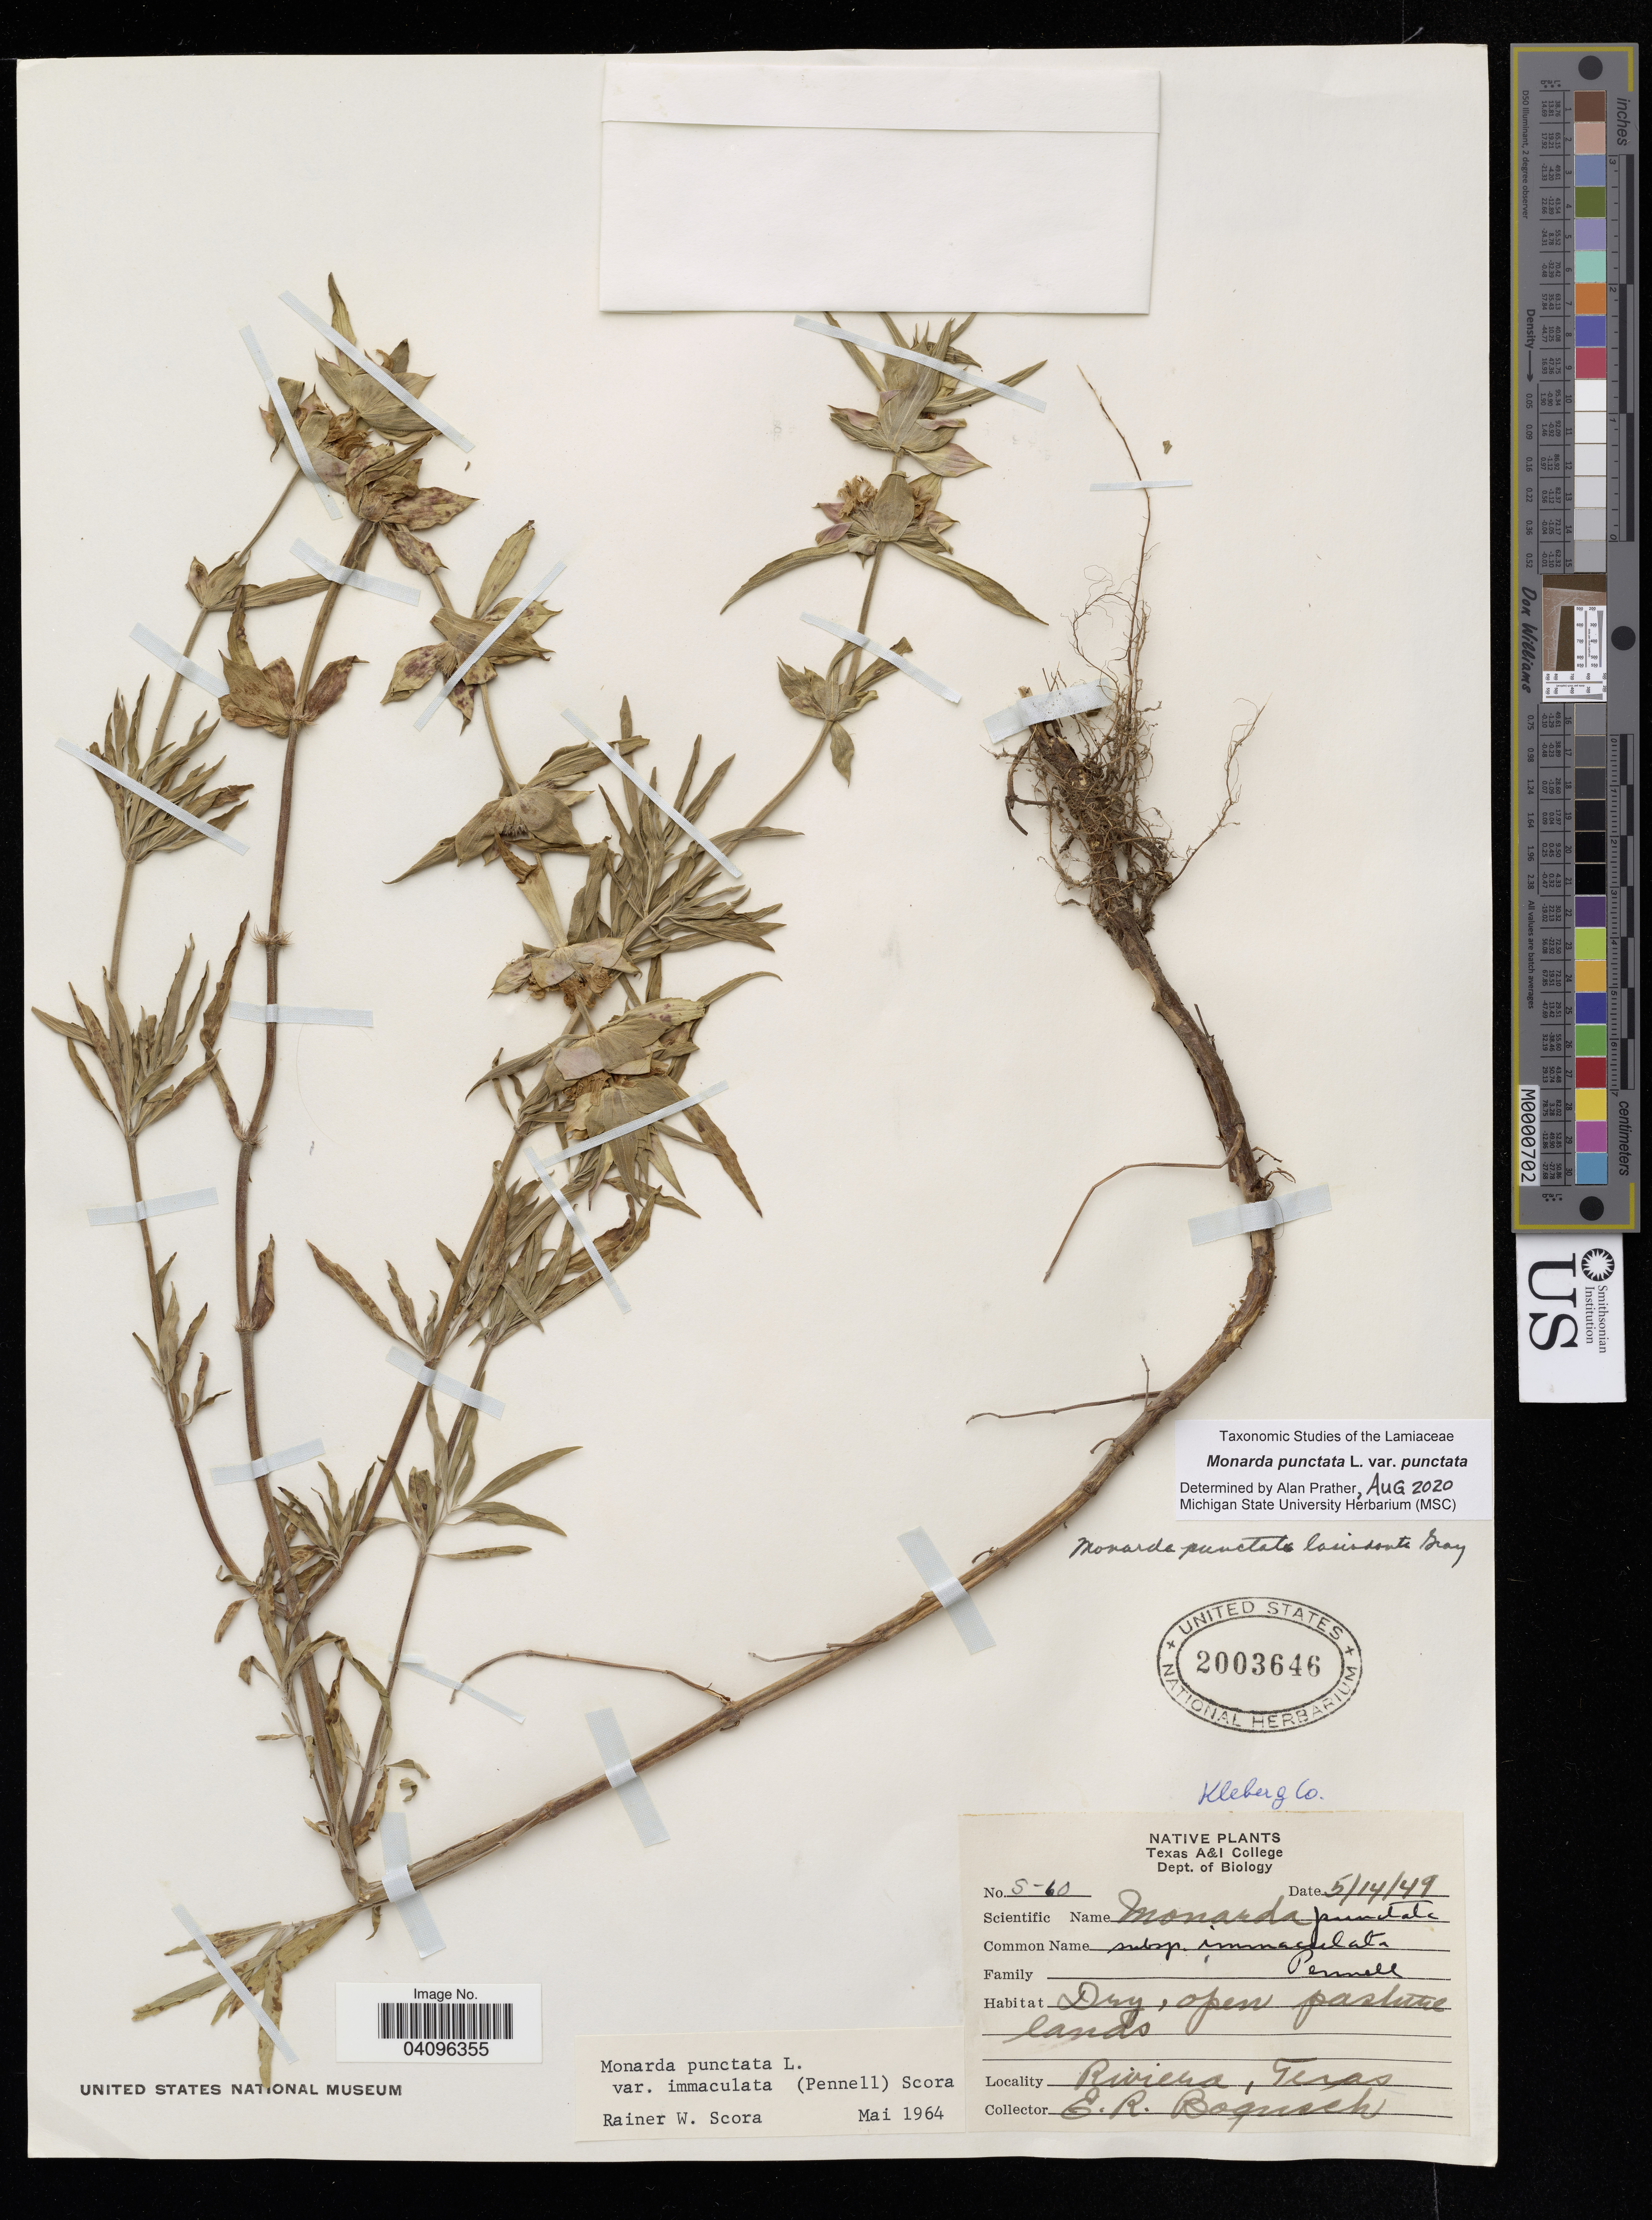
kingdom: Plantae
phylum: Tracheophyta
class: Magnoliopsida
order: Lamiales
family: Lamiaceae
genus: Monarda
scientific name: Monarda punctata var. punctata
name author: L.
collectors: E. Bogusch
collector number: S-60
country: United States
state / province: Texas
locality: Riviera.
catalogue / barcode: US 2003646